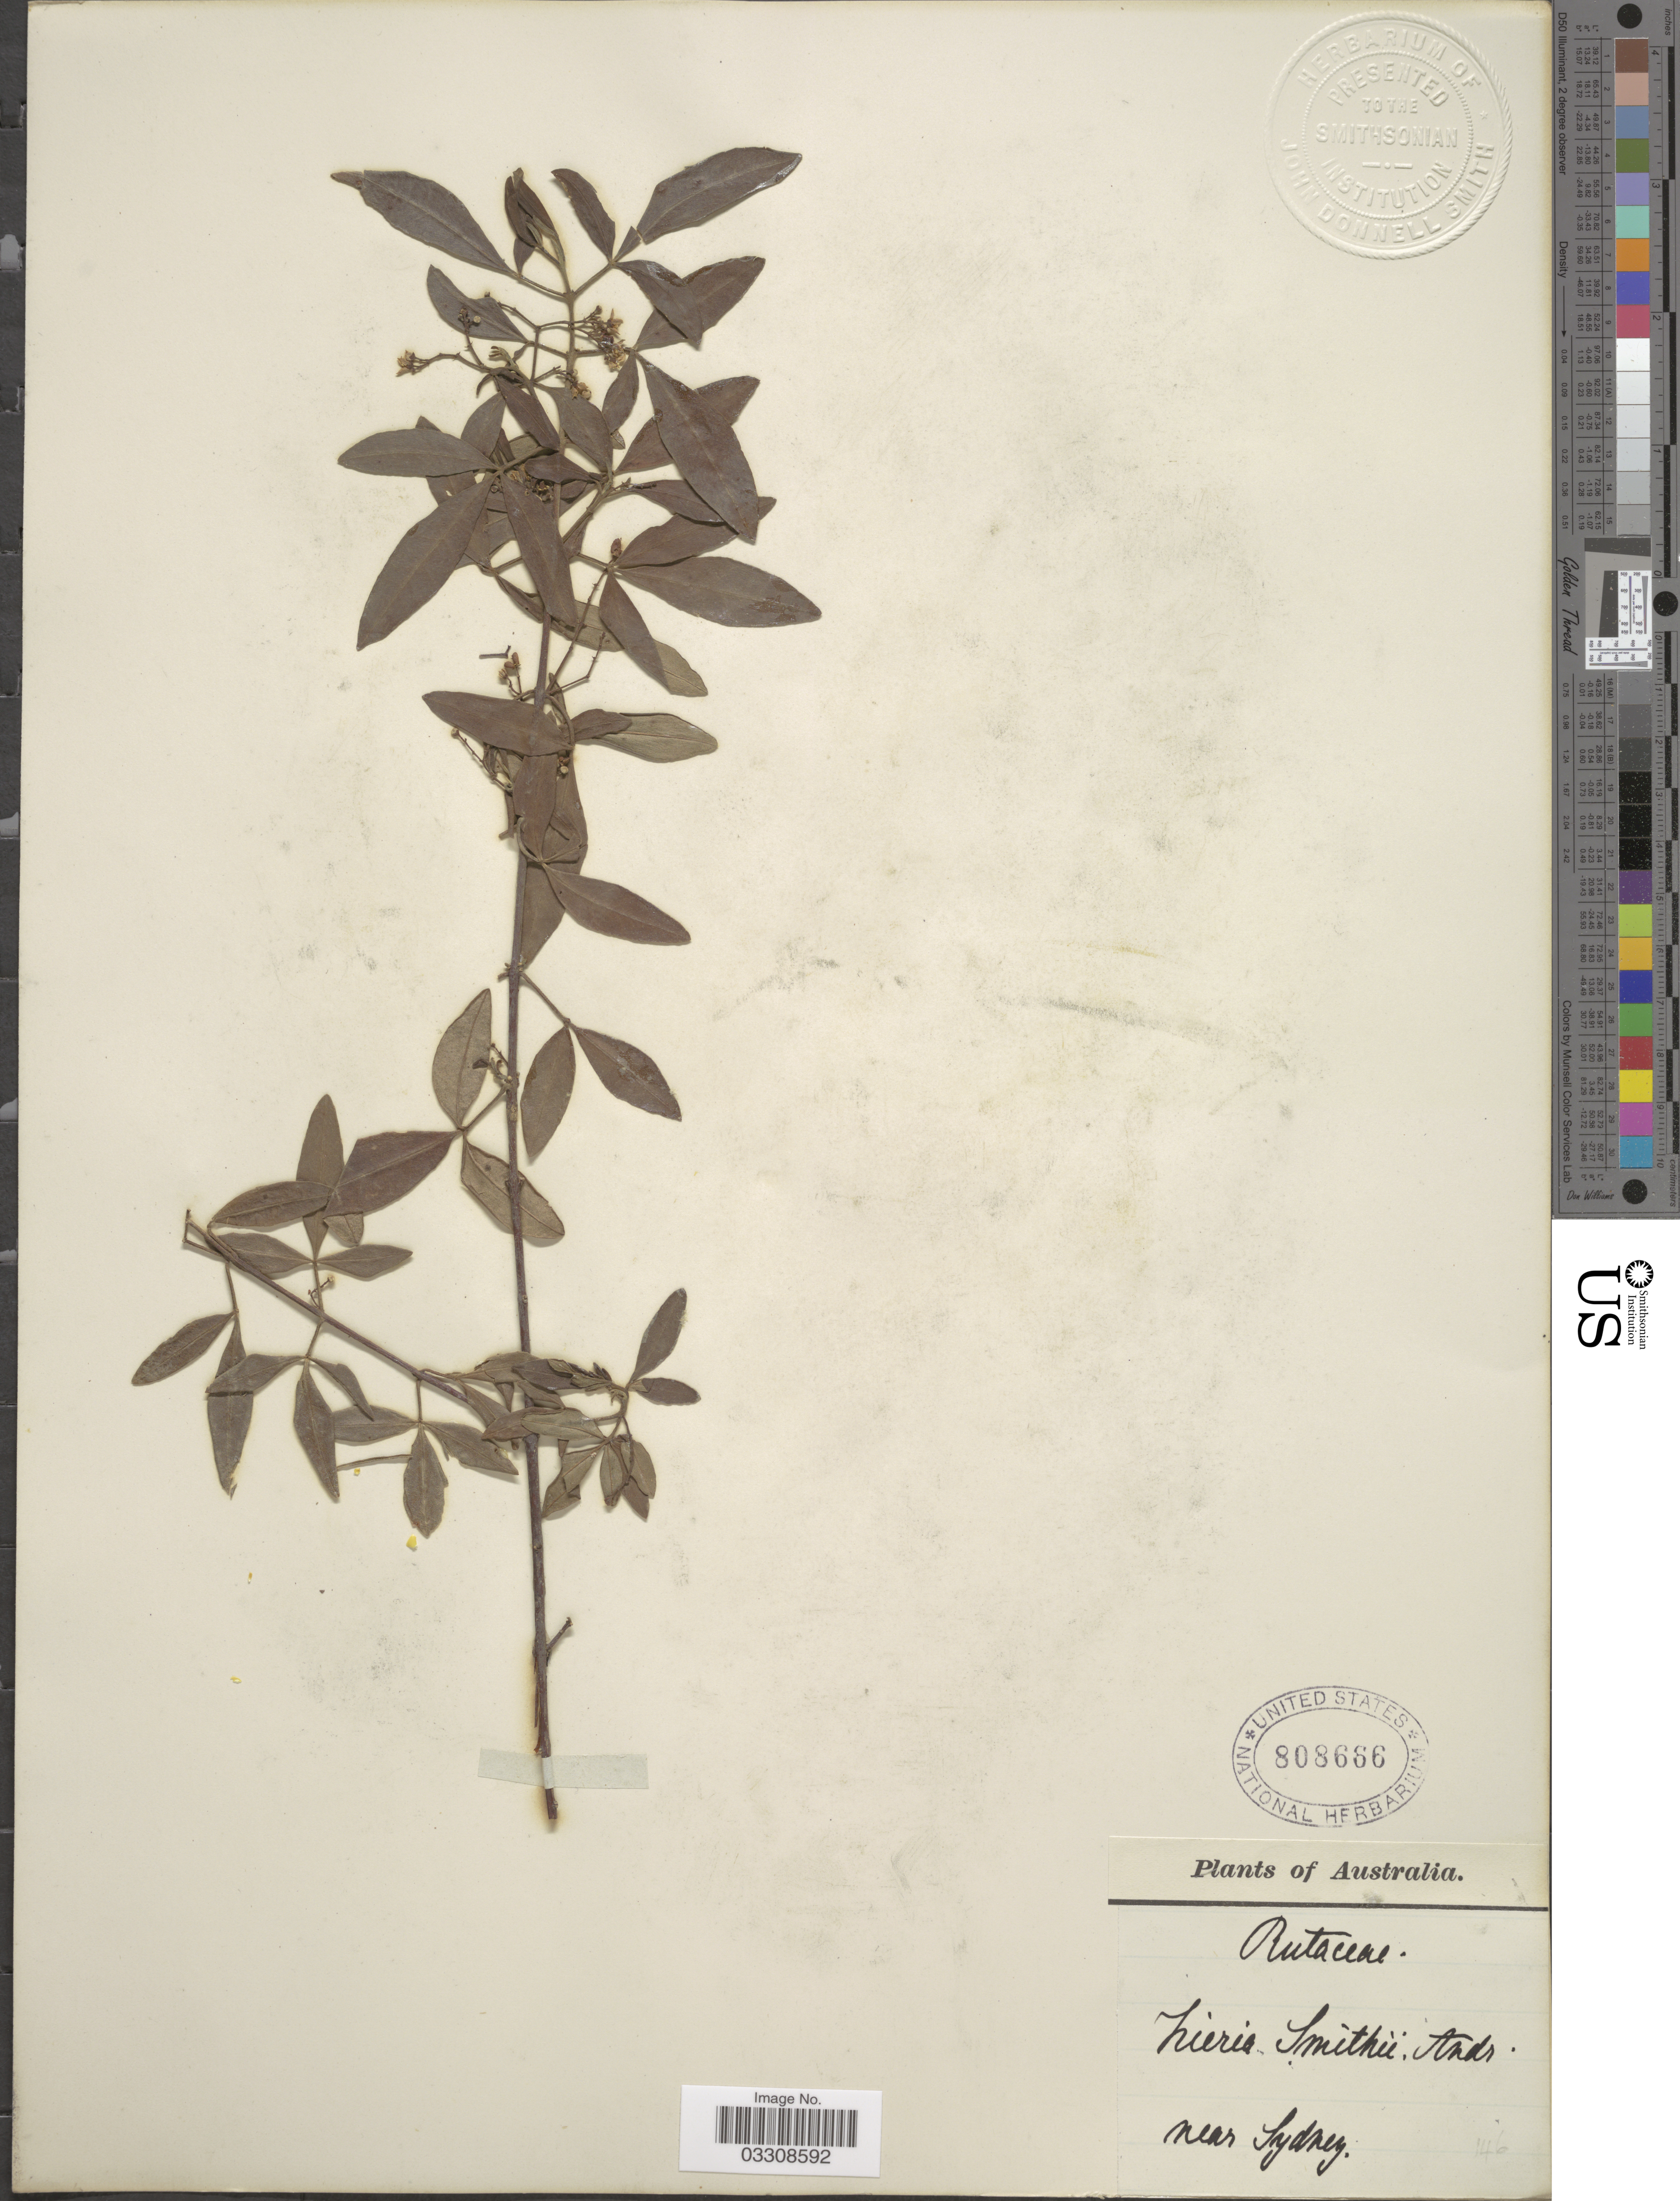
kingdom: Plantae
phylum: Tracheophyta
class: Magnoliopsida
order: Sapindales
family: Rutaceae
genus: Zieria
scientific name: Zieria smithii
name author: Jacks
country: Australia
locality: Near Sydney.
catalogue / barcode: US 808666